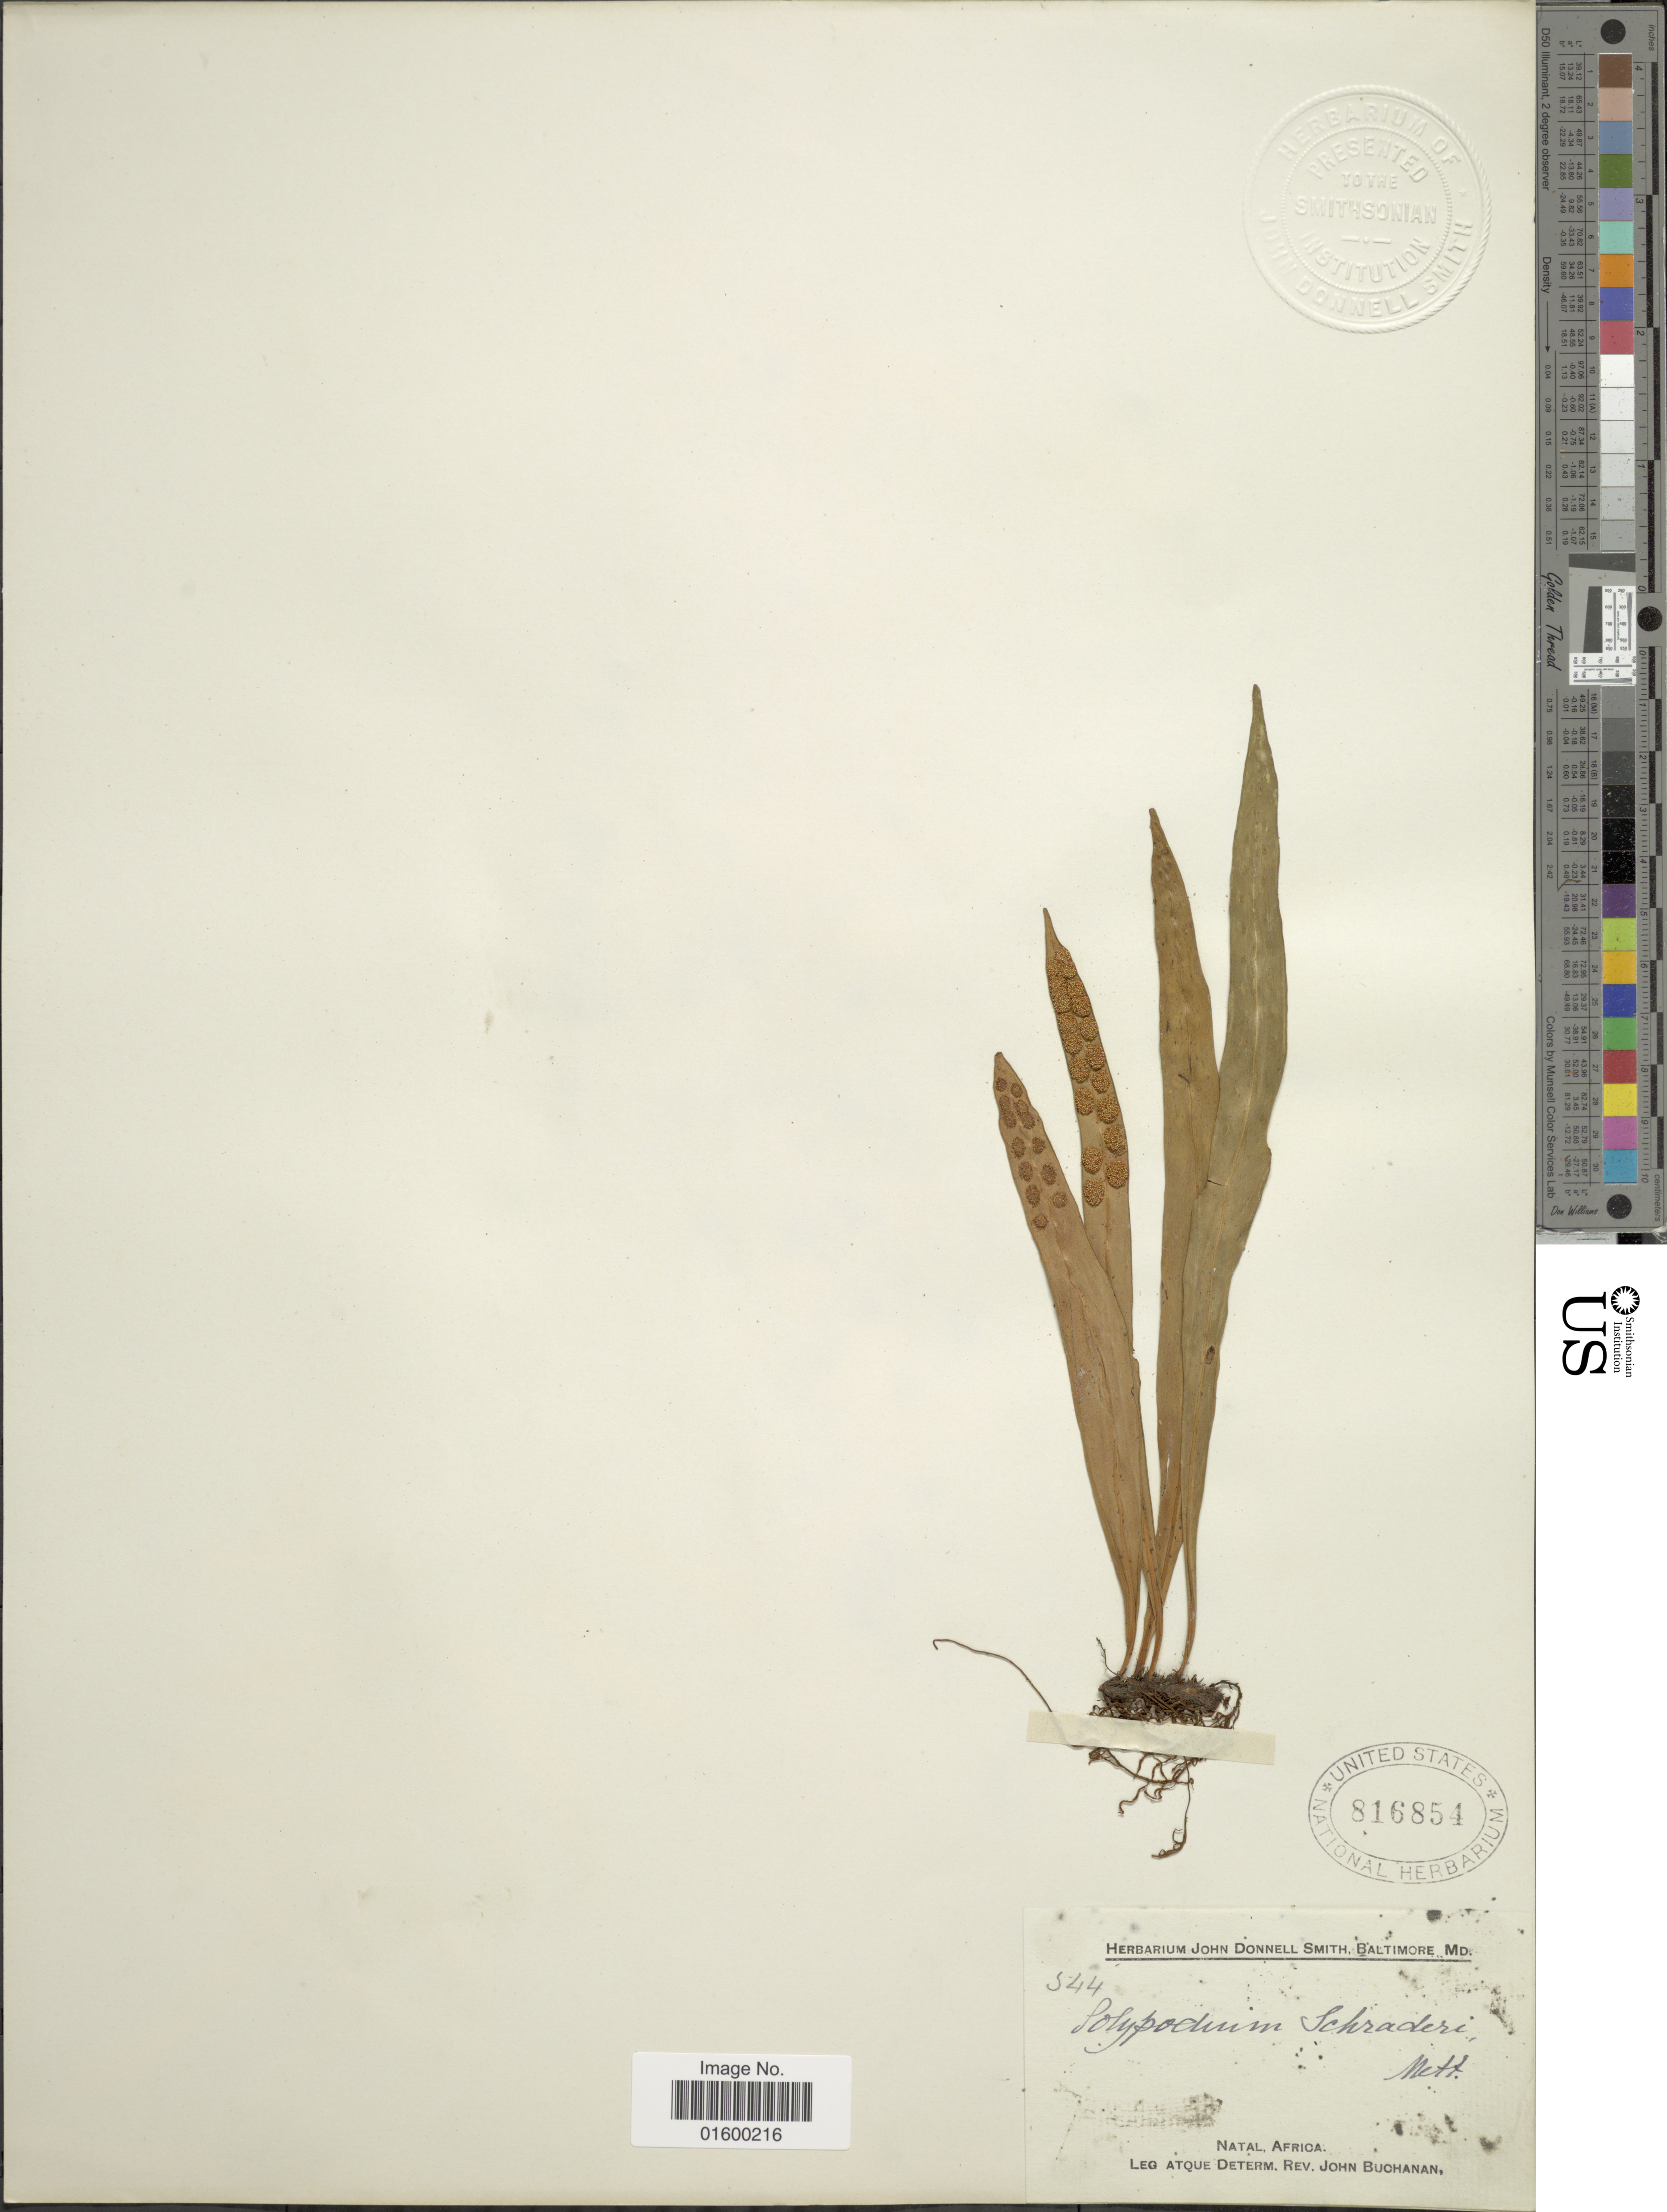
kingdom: Plantae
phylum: Tracheophyta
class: Polypodiopsida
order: Polypodiales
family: Polypodiaceae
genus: Pleopeltis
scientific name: Pleopeltis macrocarpa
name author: (Bory ex Willd.) Kaulf.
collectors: J. Buchanan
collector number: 544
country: South Africa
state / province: KwaZulu-Natal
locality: Natal, Africa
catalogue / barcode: US 816854